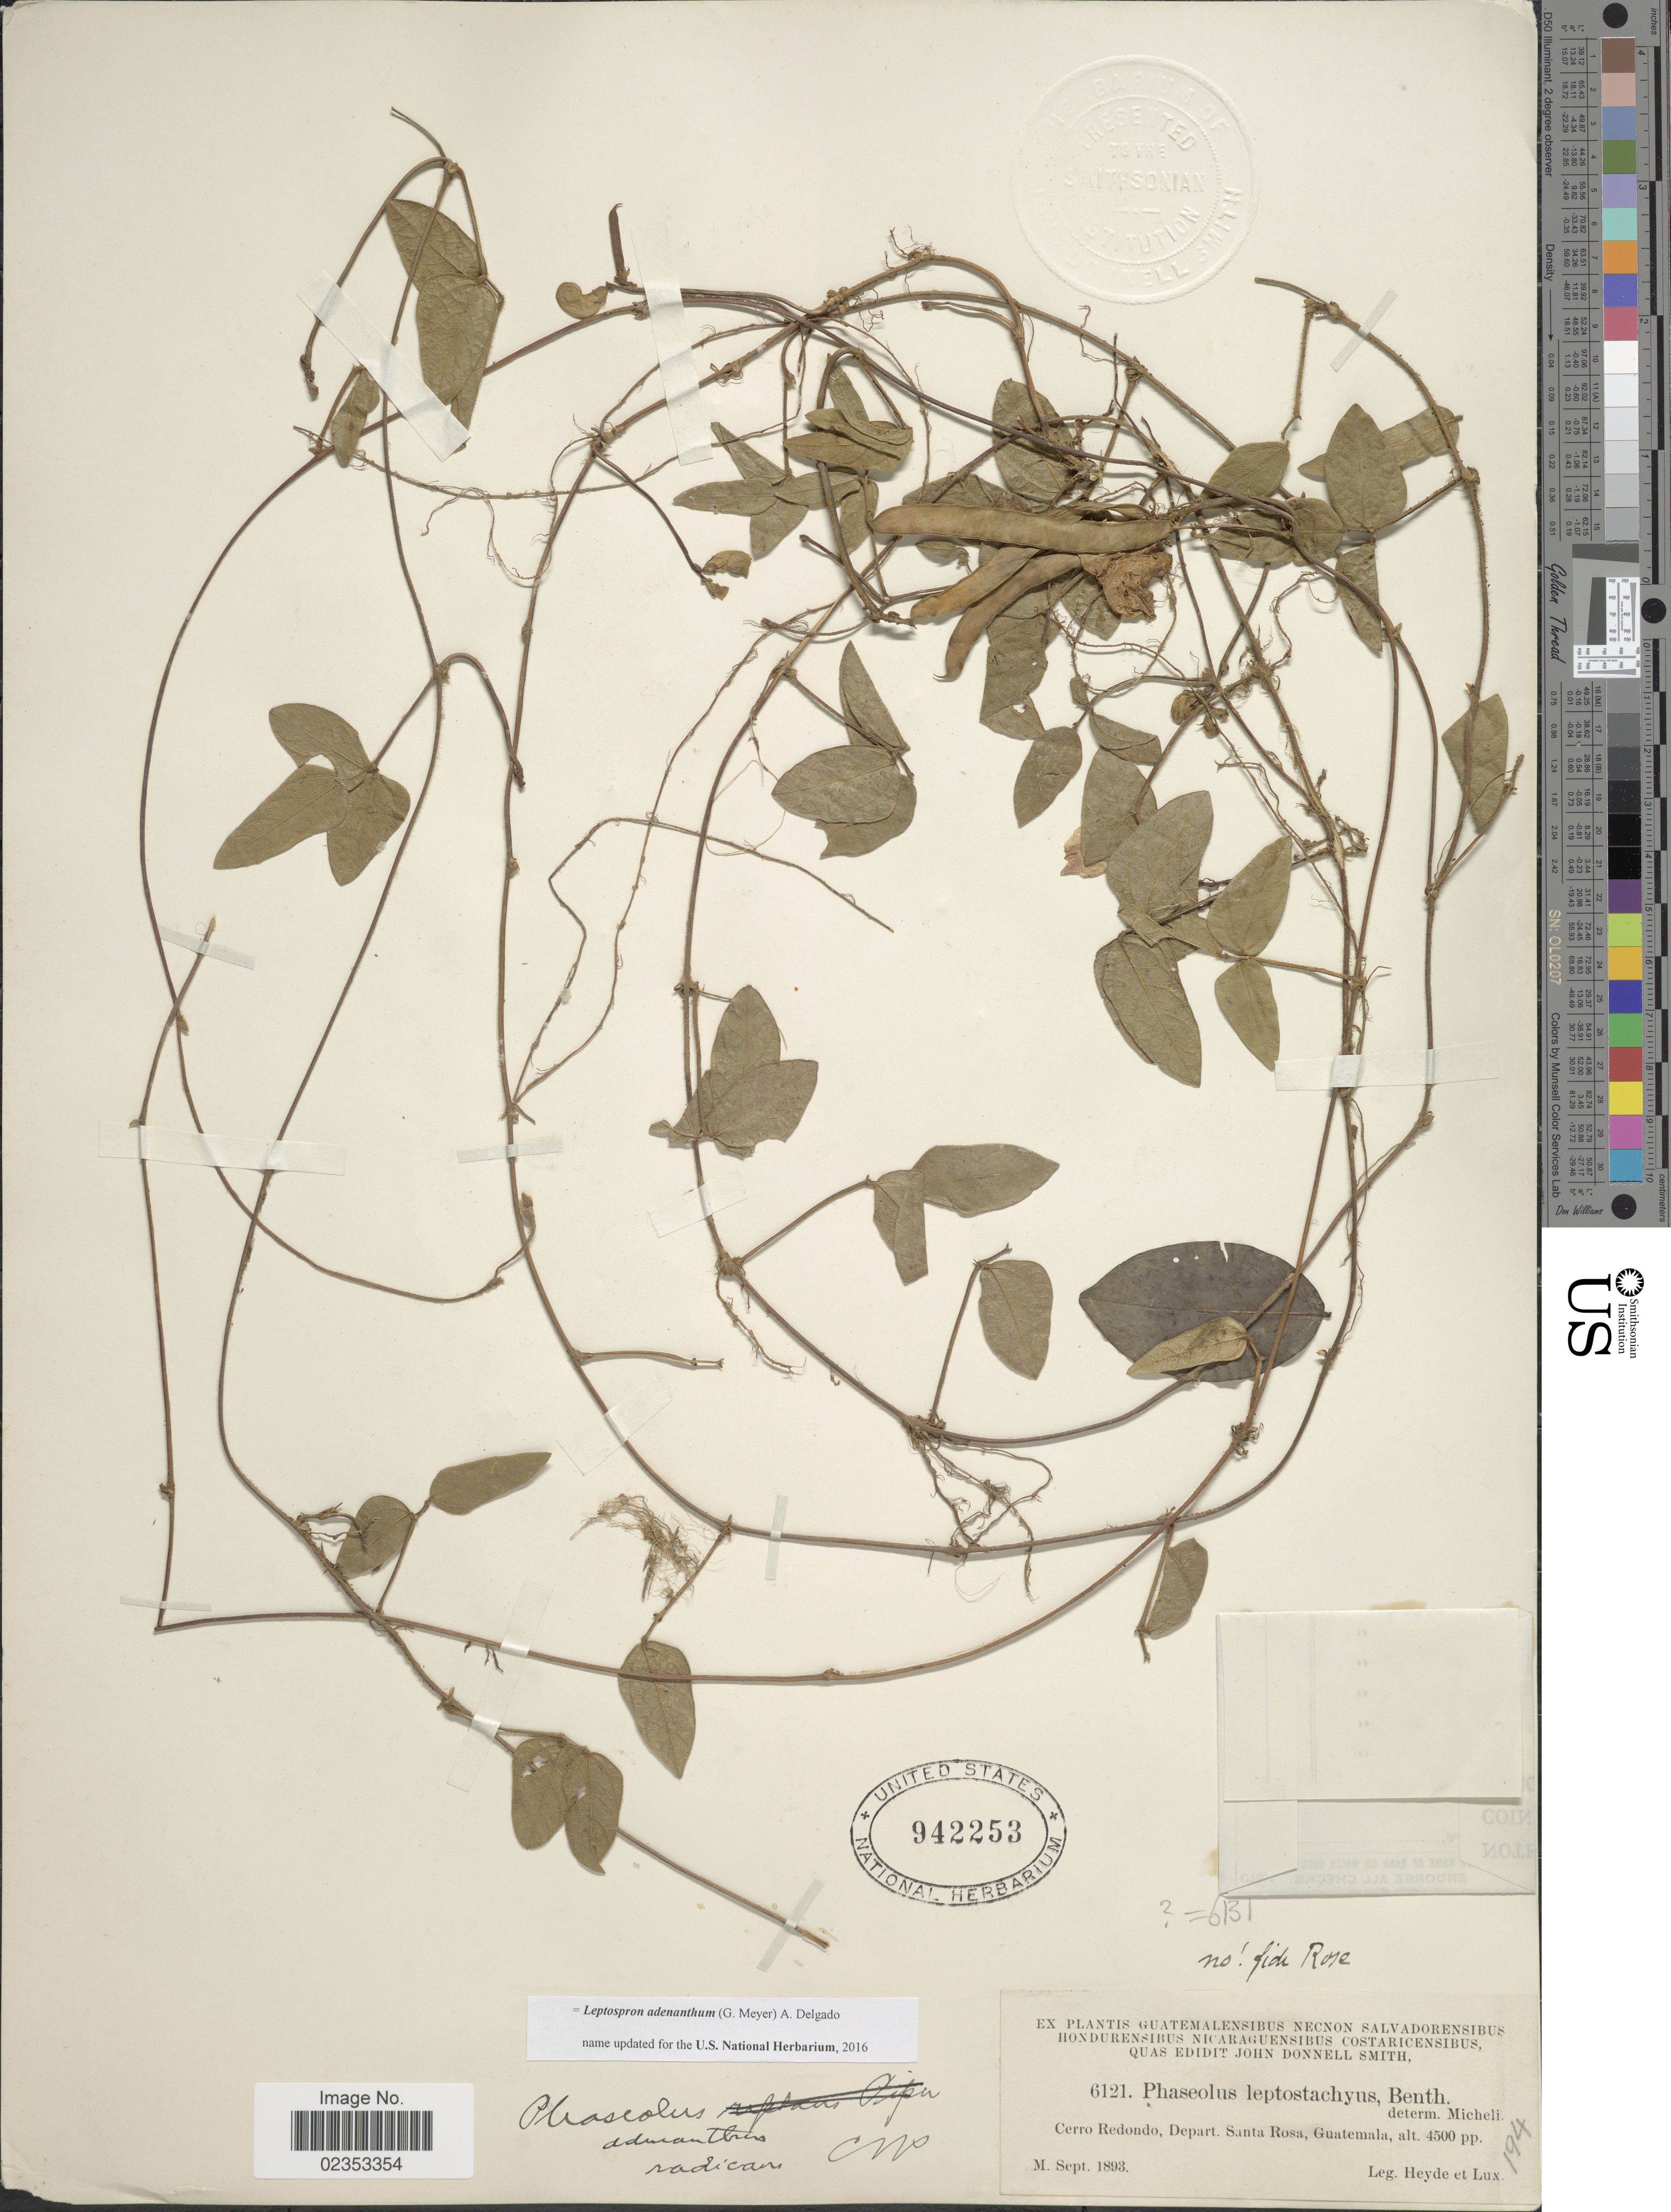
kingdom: Plantae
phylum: Tracheophyta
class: Magnoliopsida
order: Fabales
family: Fabaceae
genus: Leptospron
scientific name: Leptospron adenanthum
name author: (G. Mey.) A. Delgado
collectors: Heyde & Lux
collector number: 6121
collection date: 1893-09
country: Guatemala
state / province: Santa Rosa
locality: Cerro Redondo.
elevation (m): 1372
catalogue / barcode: US 942253